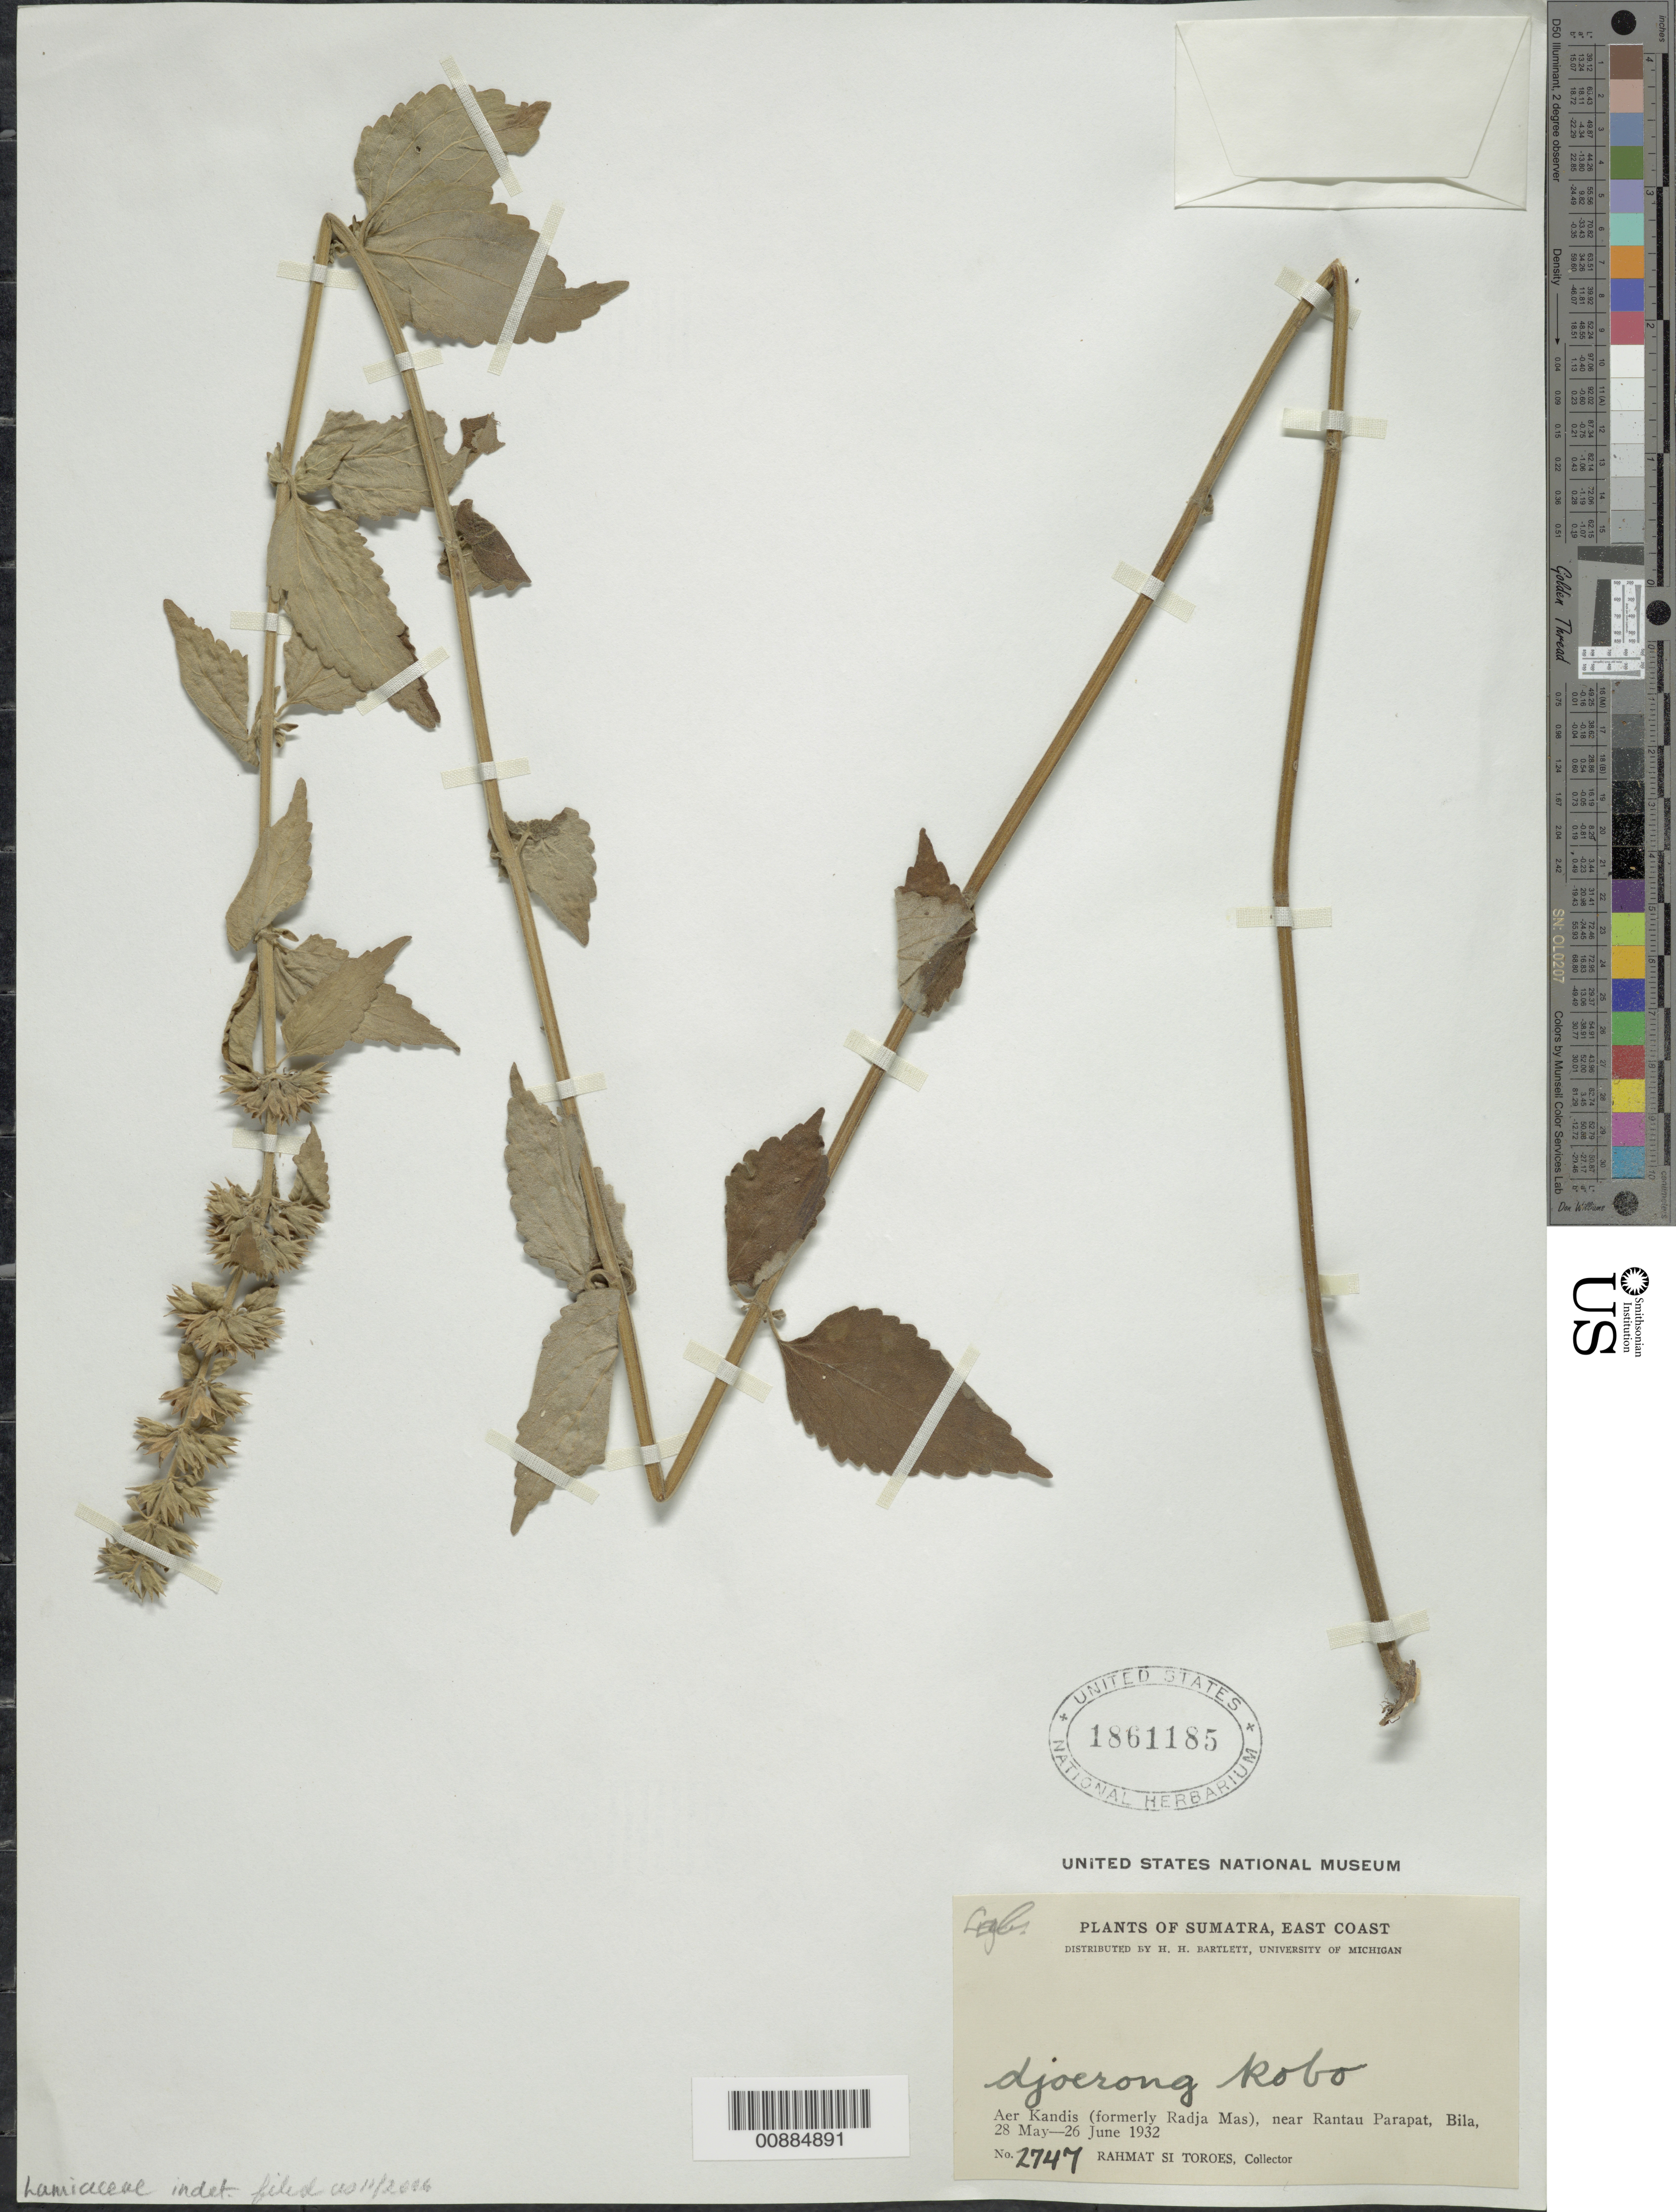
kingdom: Plantae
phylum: Tracheophyta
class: Magnoliopsida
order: Lamiales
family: Lamiaceae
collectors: Rahmat Si Boeea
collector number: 2747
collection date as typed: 28 May 1932 to 26 Jun 1932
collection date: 1932-05-28/1932-06-26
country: Indonesia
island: Sumatra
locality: East Coast; Aer Kandis, near Rantau Parapat, Bila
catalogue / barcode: US 1861185